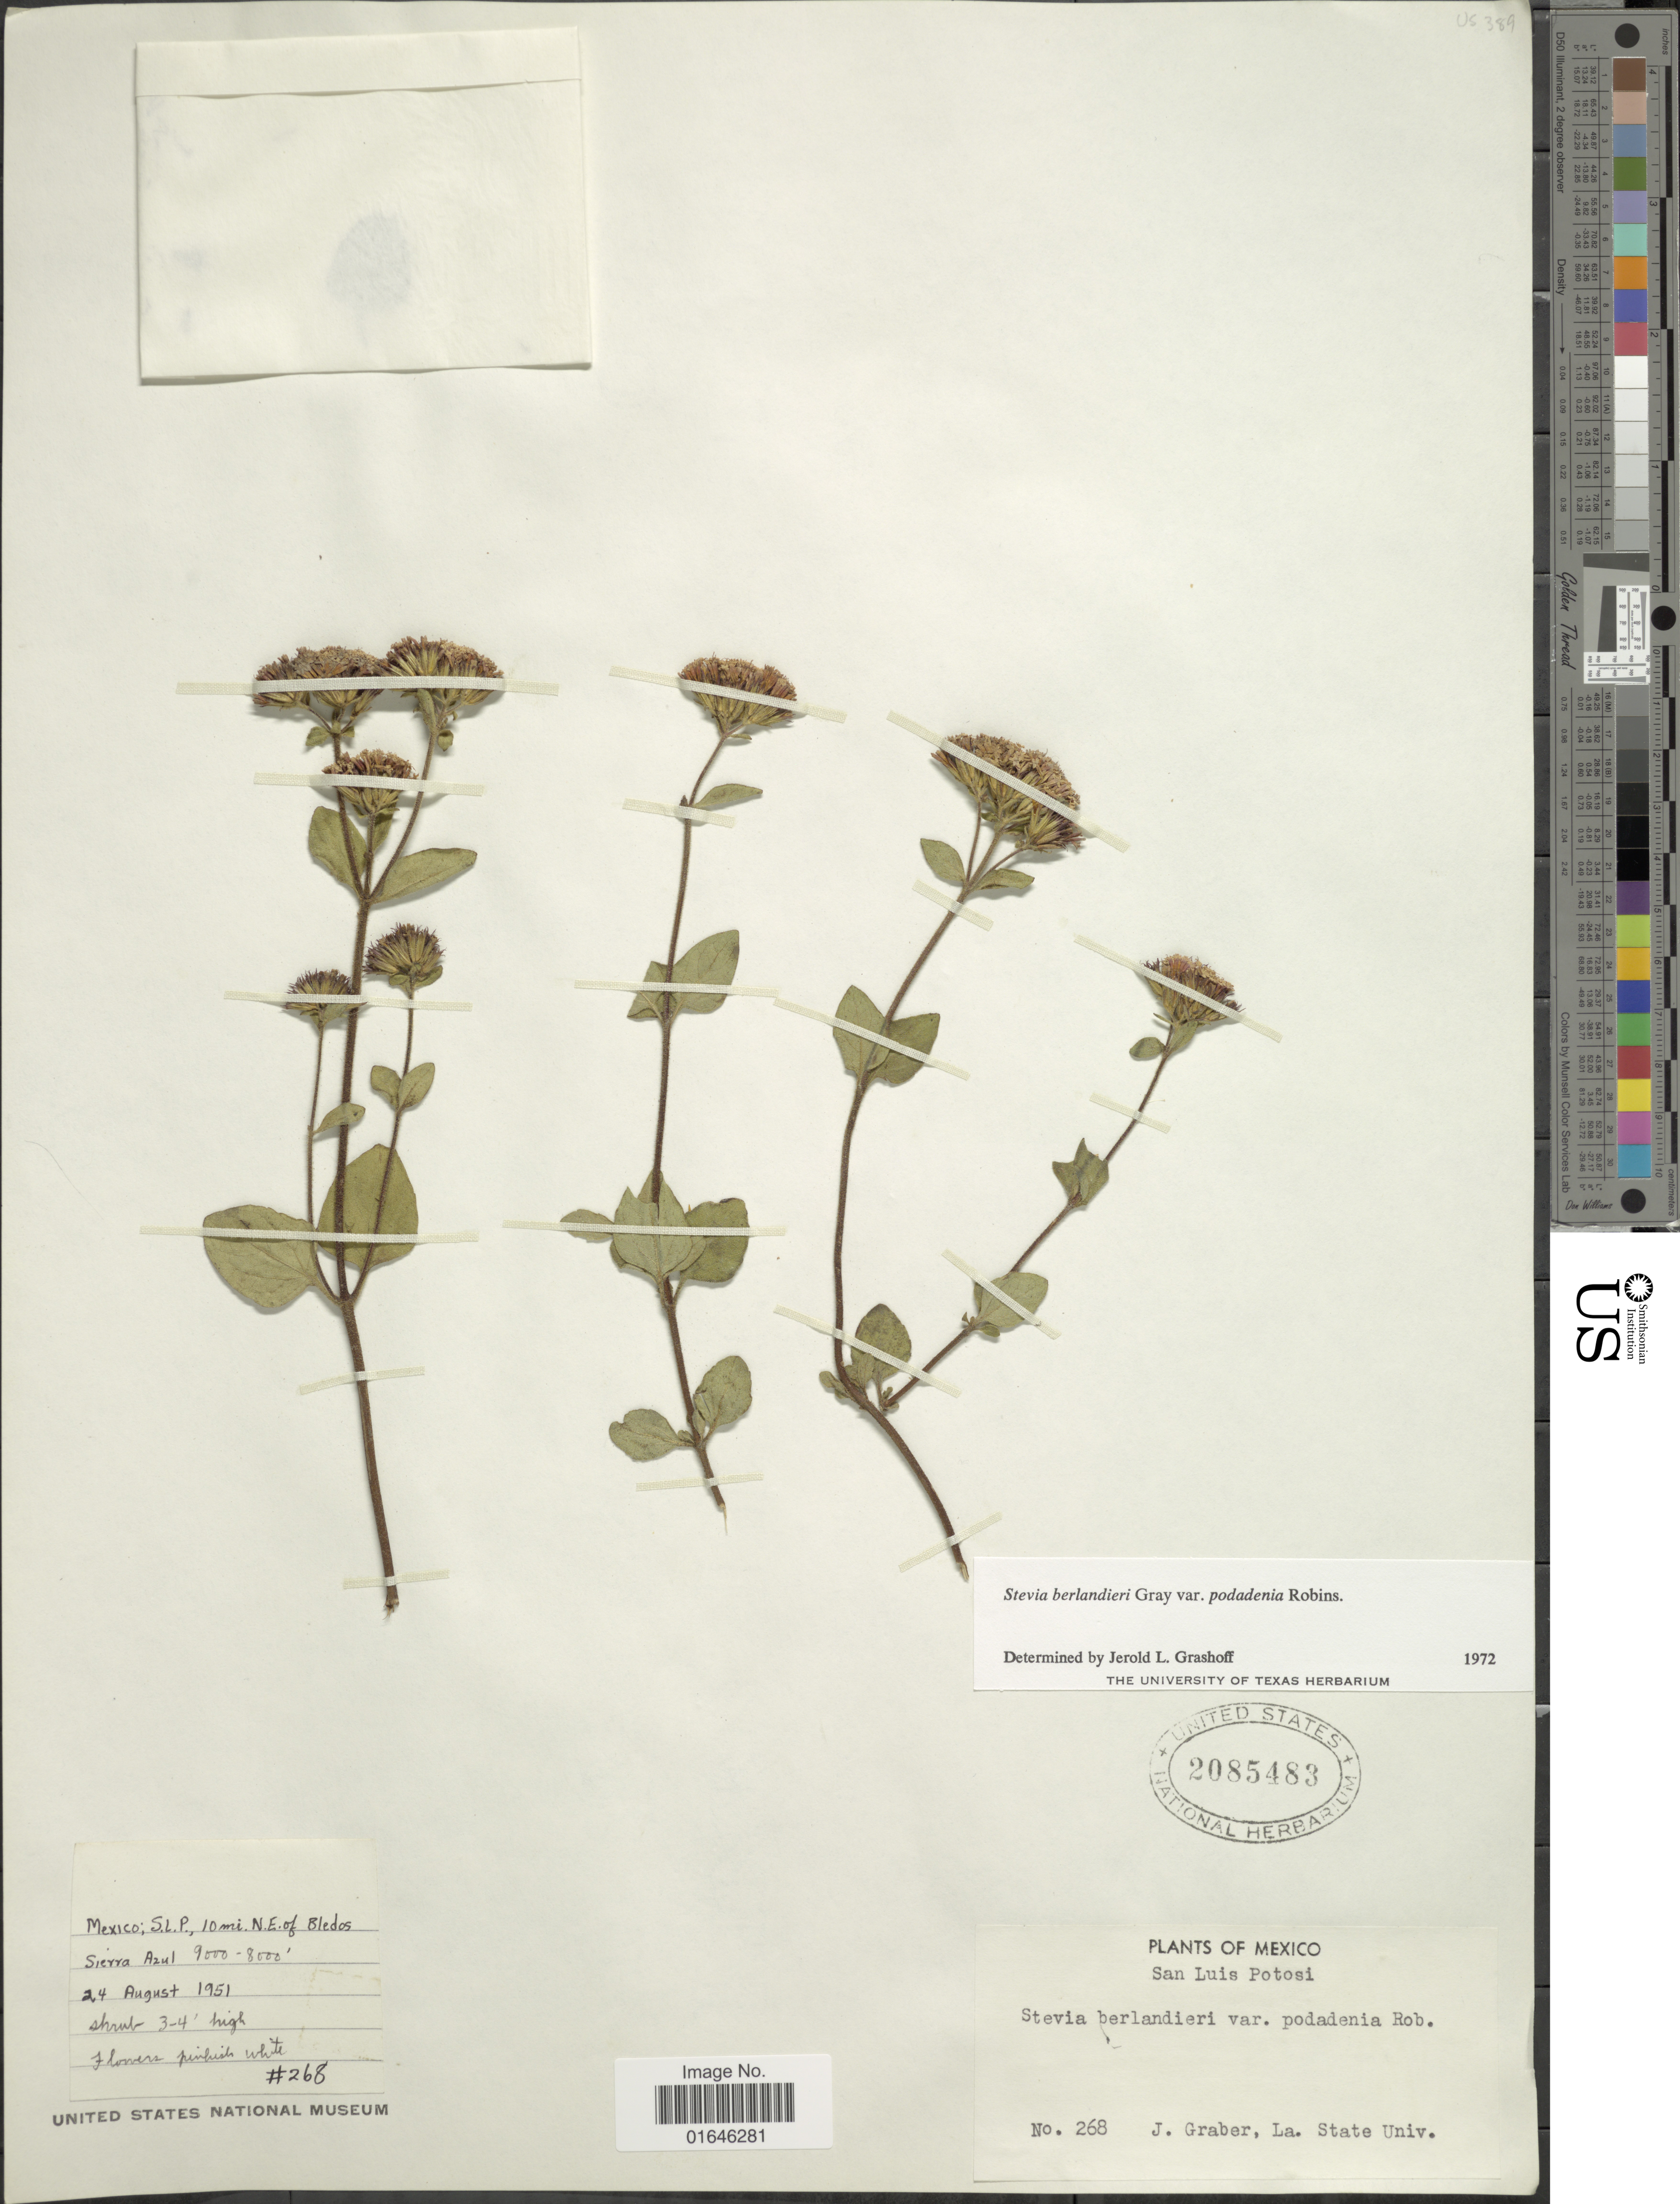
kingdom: Plantae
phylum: Tracheophyta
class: Magnoliopsida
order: Asterales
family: Asteraceae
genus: Stevia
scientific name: Stevia berlandieri var. podadenia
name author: B.L. Rob.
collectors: J. Graber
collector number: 268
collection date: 1951-08-24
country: Mexico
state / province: San Luis Potosí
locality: S. L. P., 10 mi. N.E. of Bledos Sierra Azul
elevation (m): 2438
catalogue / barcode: US 2085483